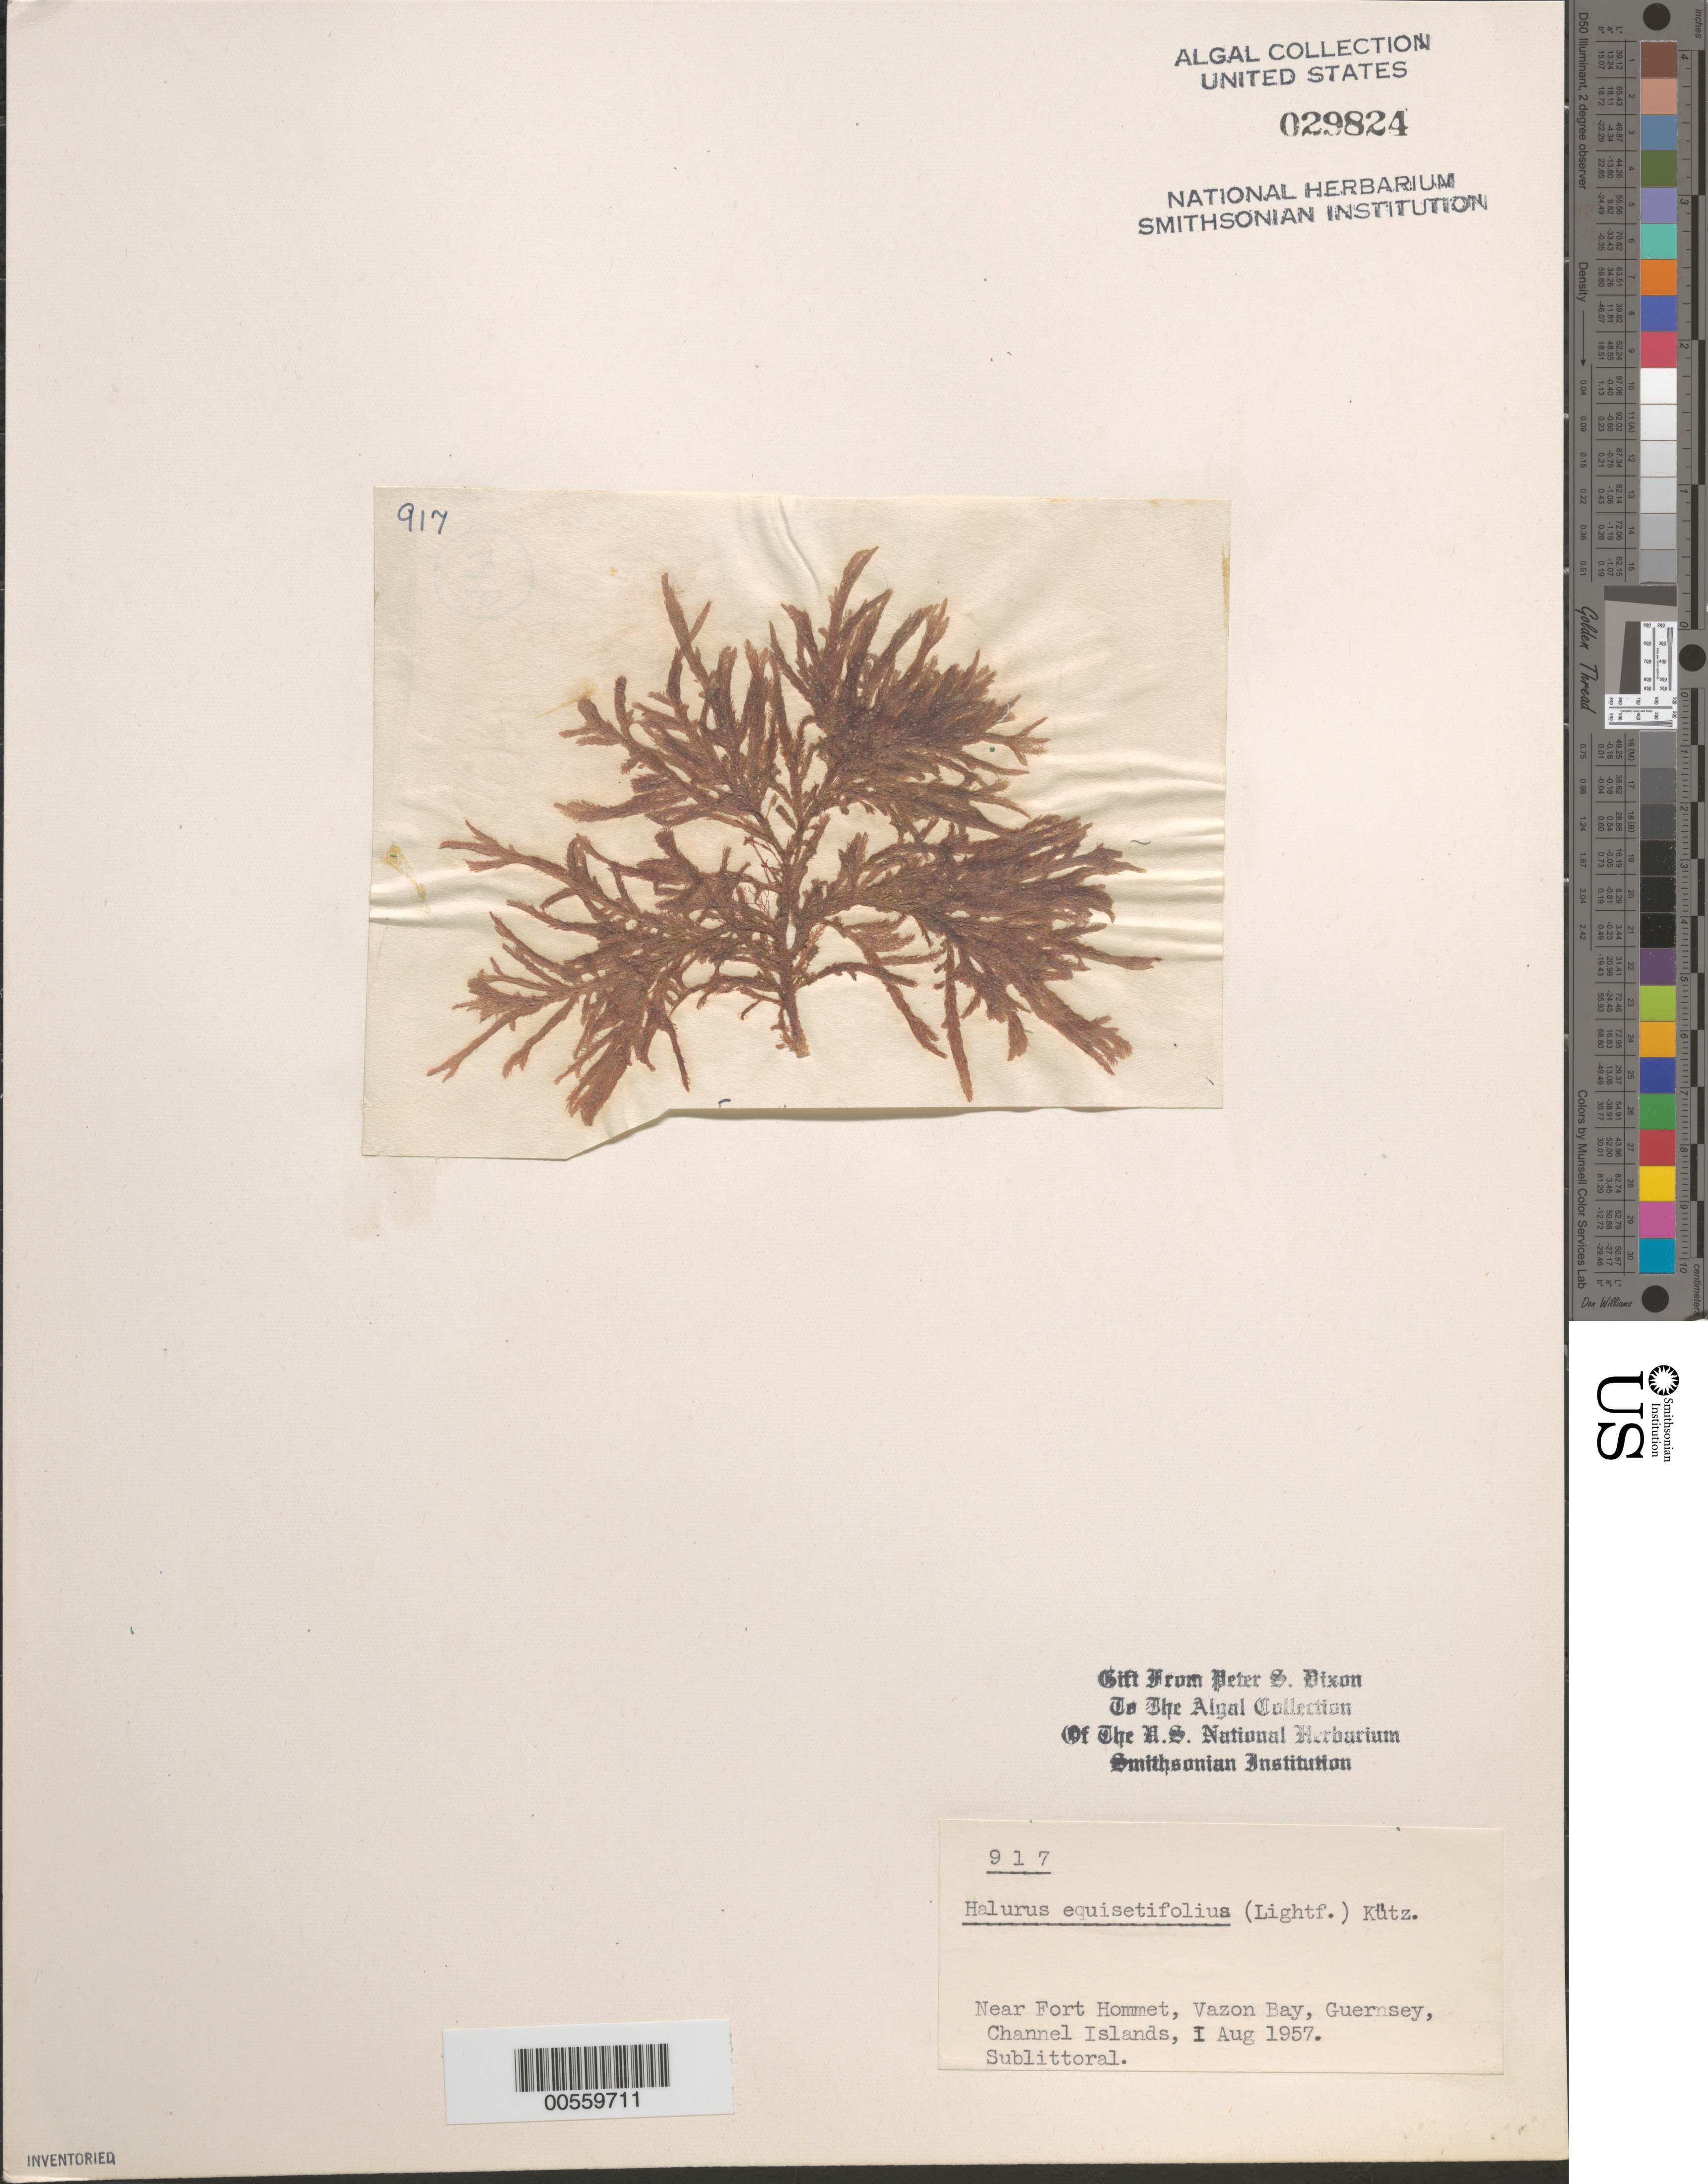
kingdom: Plantae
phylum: Rhodophyta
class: Florideophyceae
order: Ceramiales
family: Wrangeliaceae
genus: Halurus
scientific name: Halurus equisetifolius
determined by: Dixon, P. S.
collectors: P. S. Dixon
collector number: PSD 917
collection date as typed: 01 Aug 1957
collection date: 1957-08-01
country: United Kingdom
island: Guernsey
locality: Channel Islands. Vazon Bay, near Fort Hommet. Bailiwick of Guernsey.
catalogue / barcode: US 29824